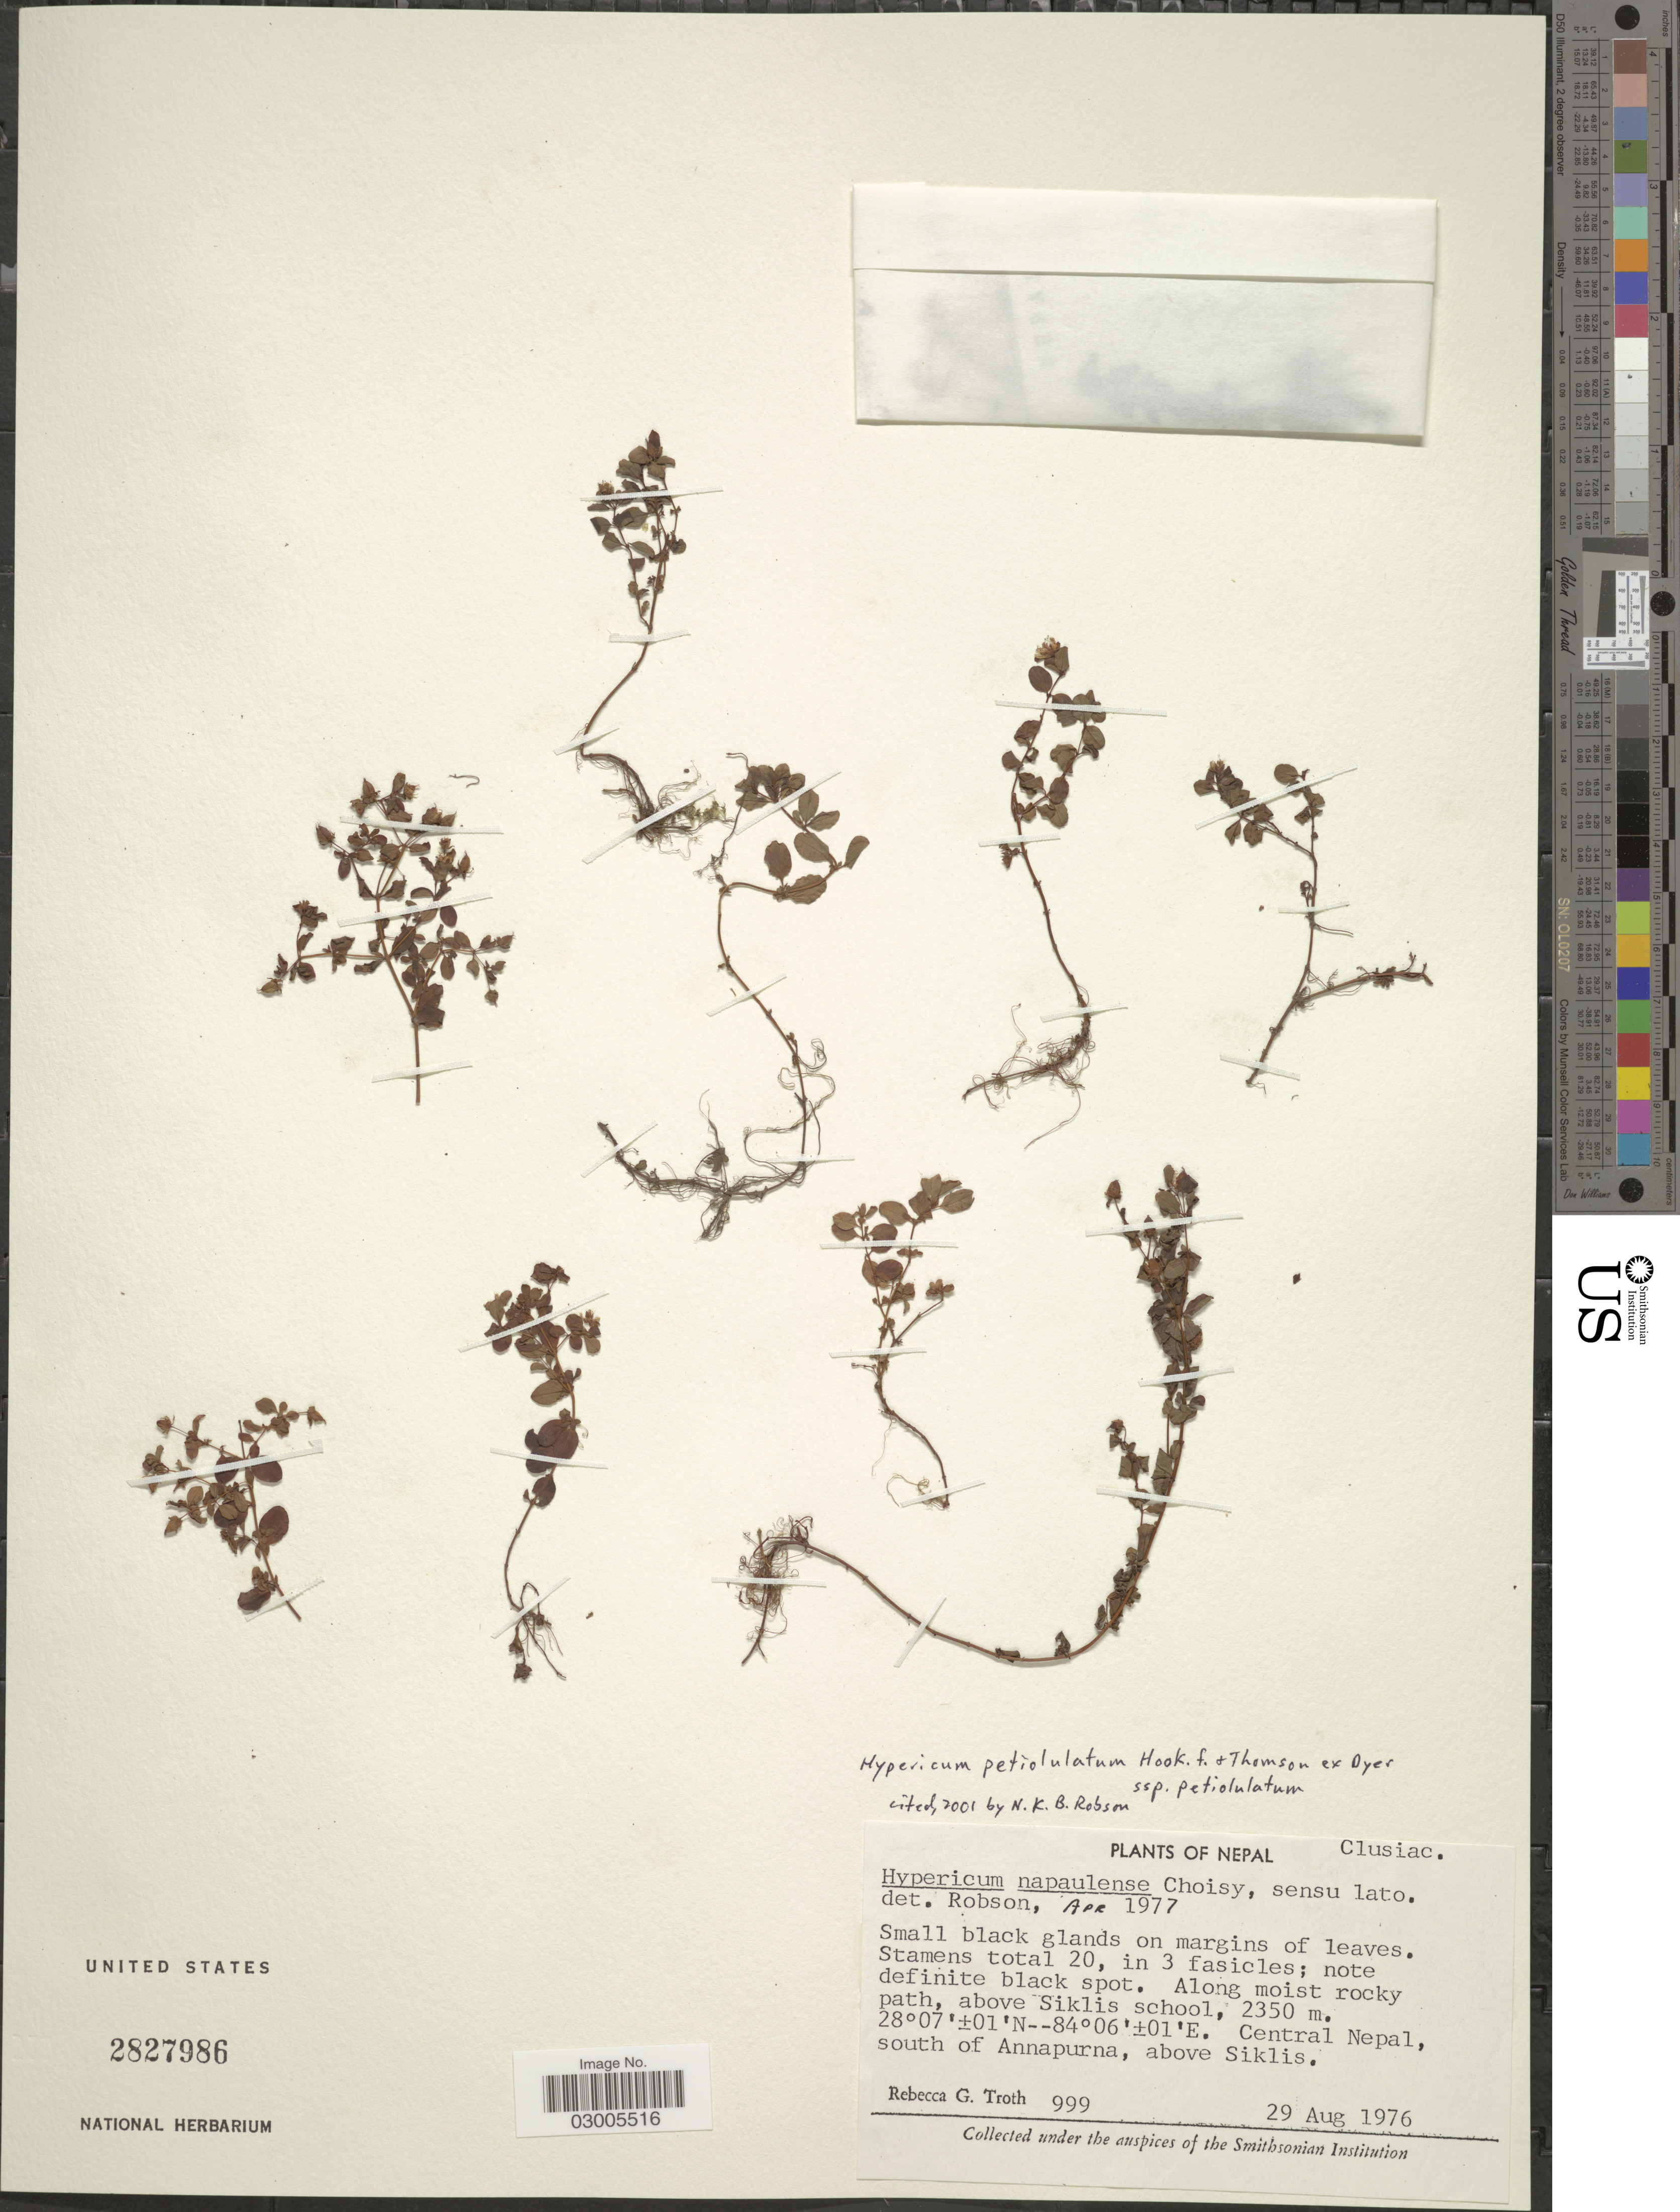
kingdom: Plantae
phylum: Tracheophyta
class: Magnoliopsida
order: Malpighiales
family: Hypericaceae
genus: Hypericum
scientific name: Hypericum petiolulatum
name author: Hook. f. & Thomson ex Dyer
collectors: R. Troth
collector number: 999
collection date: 1976-08-29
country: Nepal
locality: Central Nepal, south of Annapurna, above Siklis.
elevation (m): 2350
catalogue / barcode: US 2827986